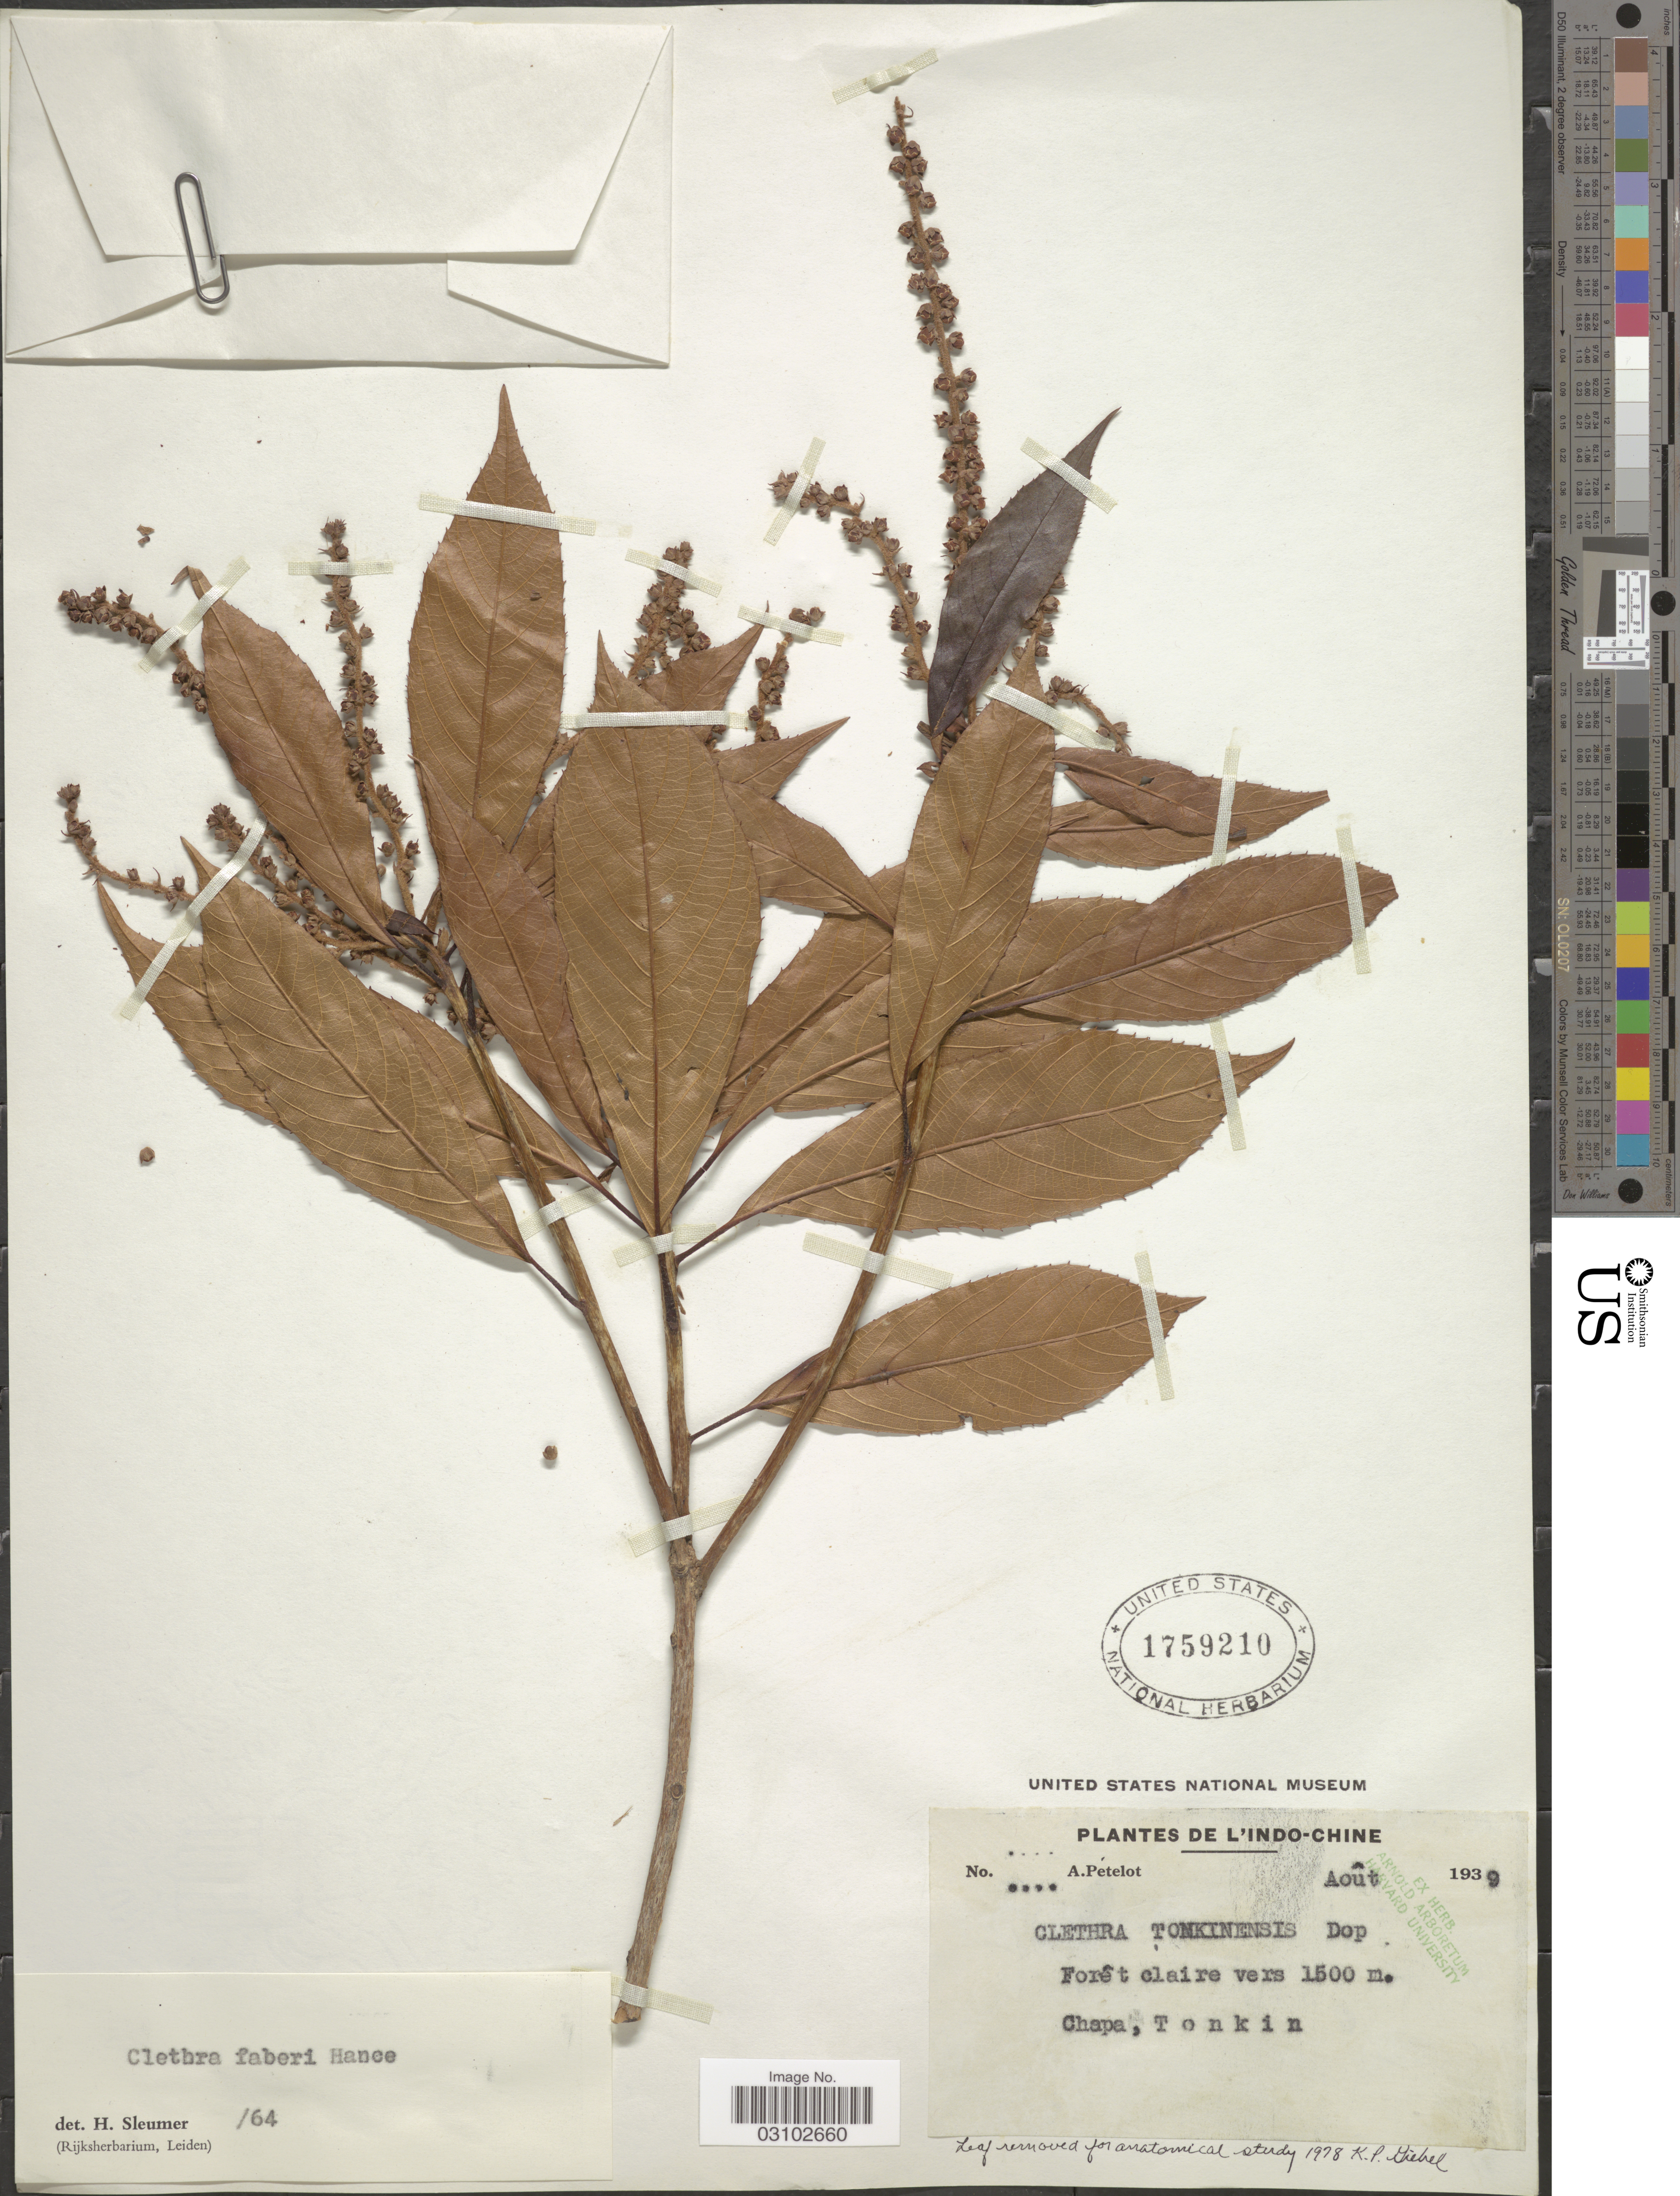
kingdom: Plantae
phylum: Tracheophyta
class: Magnoliopsida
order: Ericales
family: Clethraceae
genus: Clethra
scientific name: Clethra fabri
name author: Hance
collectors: A. Petelot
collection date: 1939-08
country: Vietnam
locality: L'Indo-Chine. Chapa, Tonkin.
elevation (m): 1500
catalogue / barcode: US 1759210